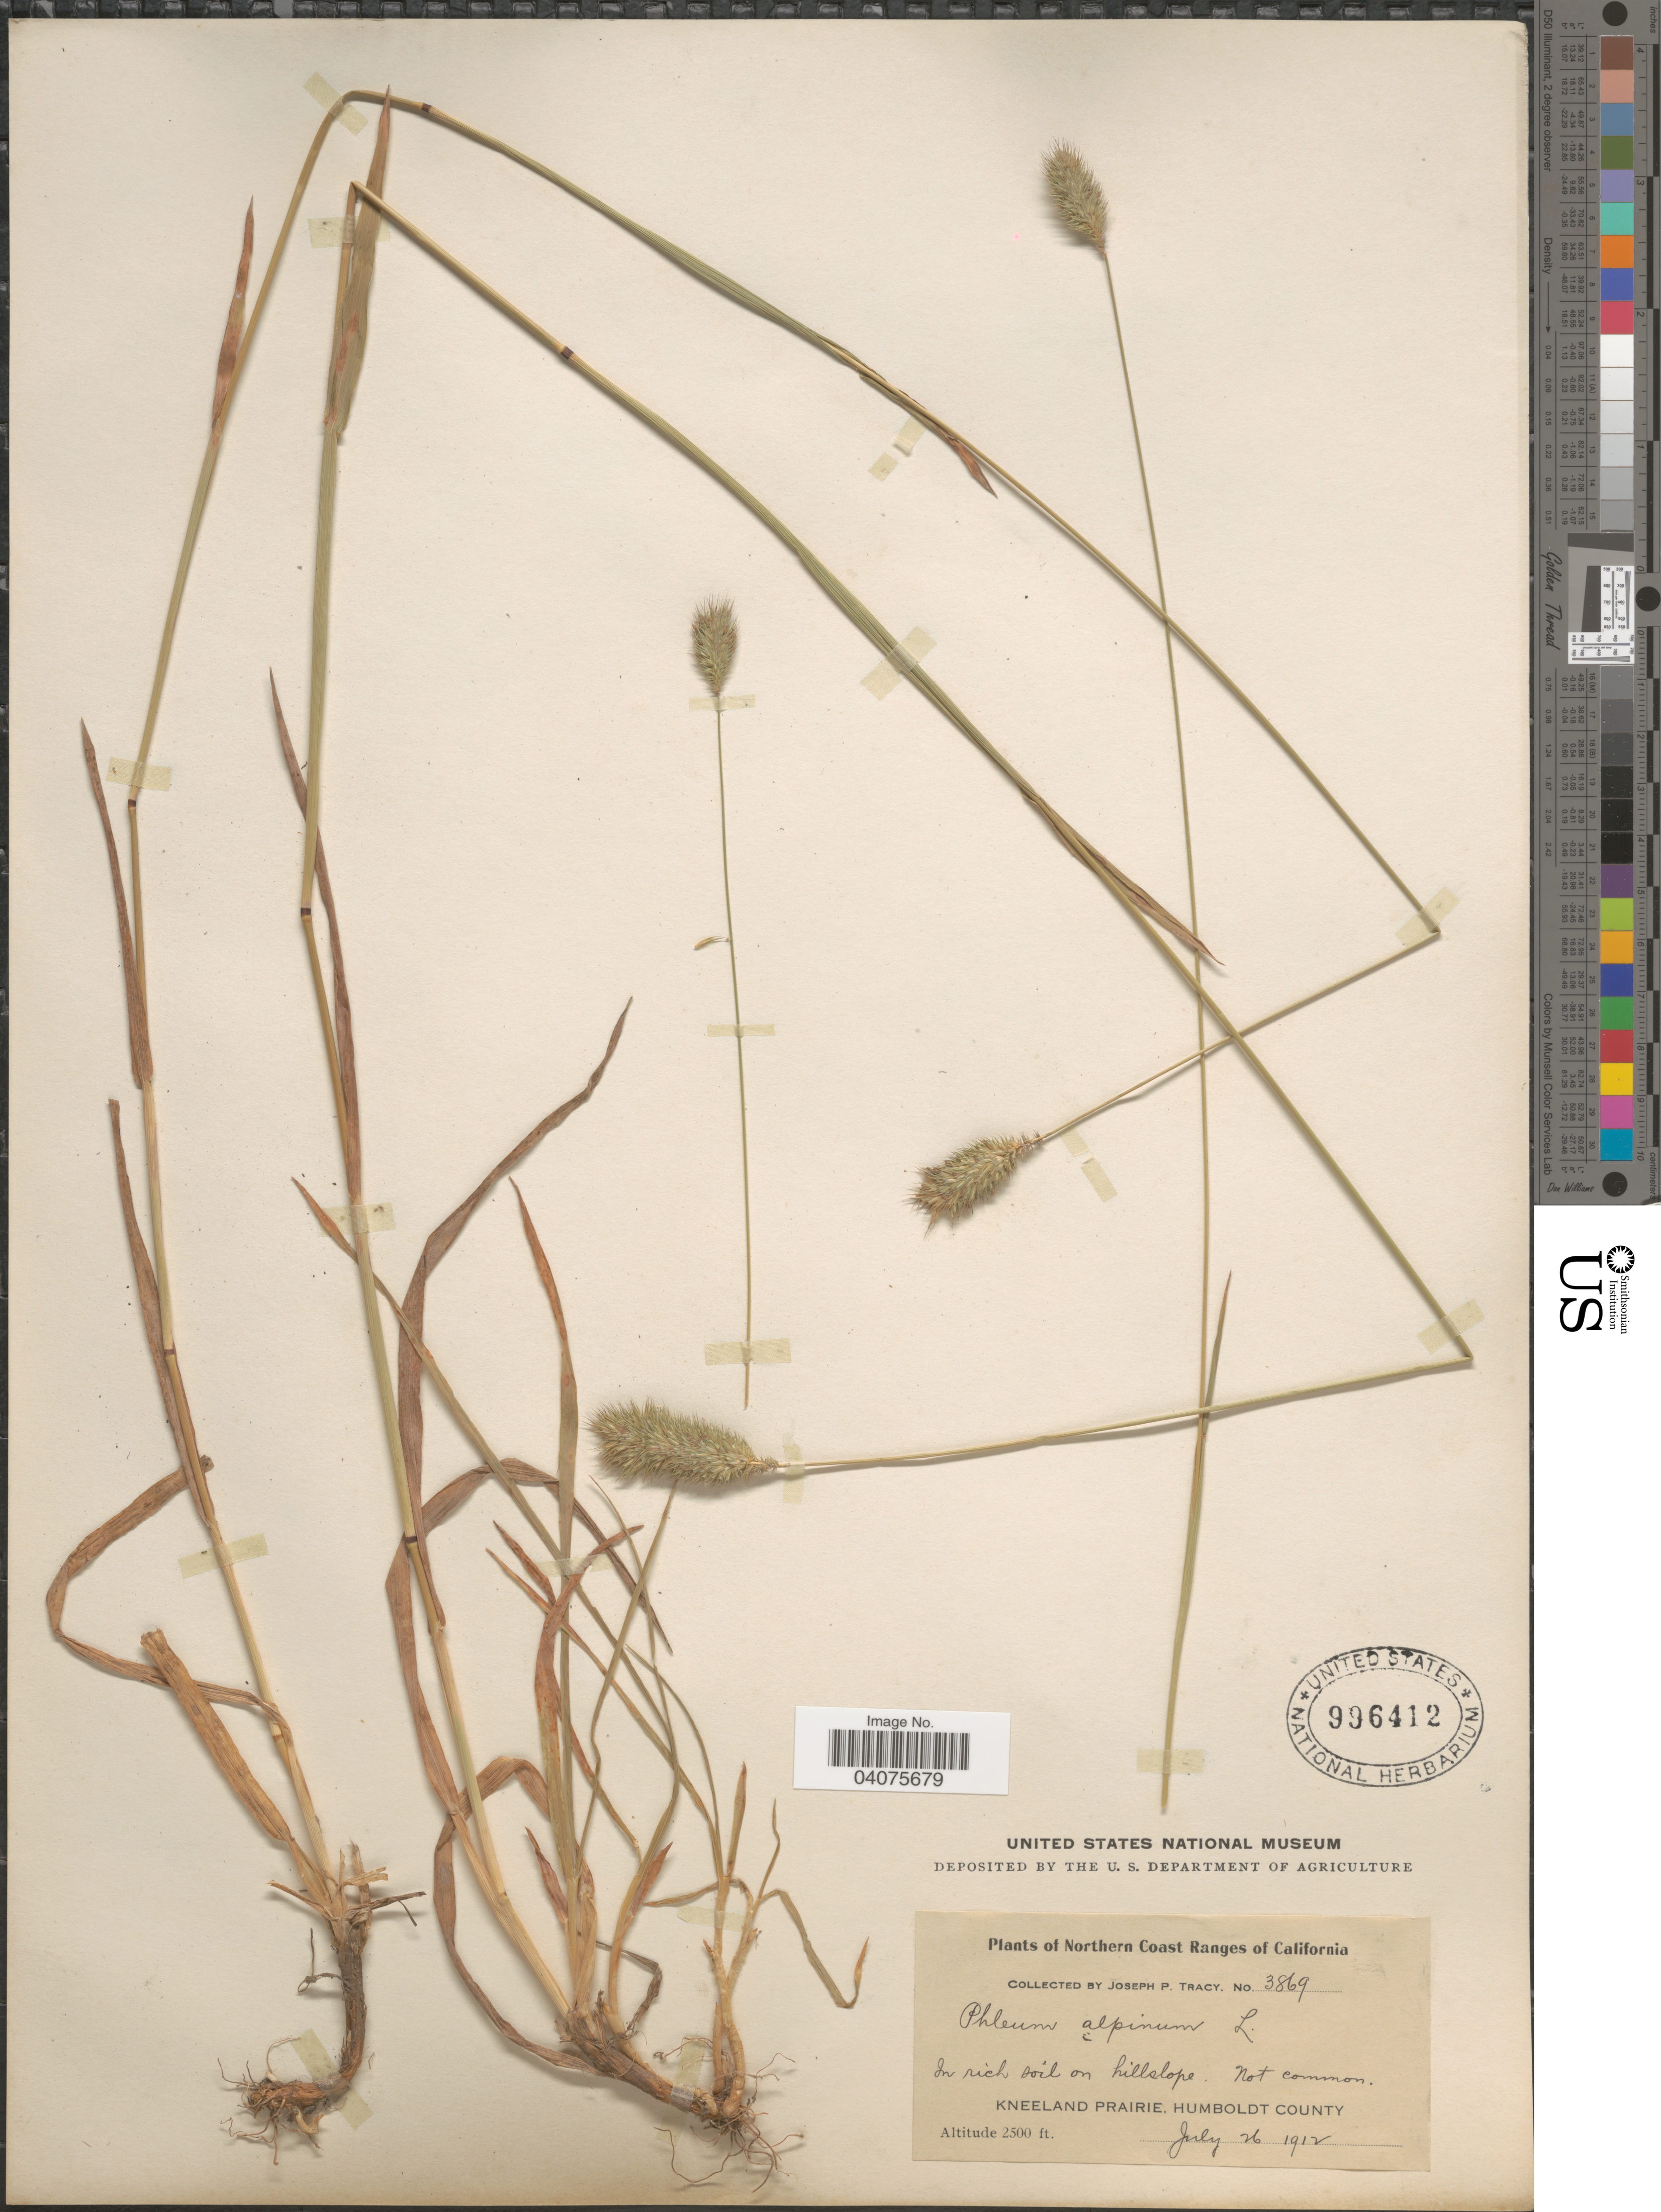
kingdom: Plantae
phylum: Tracheophyta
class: Liliopsida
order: Poales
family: Poaceae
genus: Phleum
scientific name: Phleum alpinum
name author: L.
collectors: J. Tracy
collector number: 3869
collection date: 1912-07-26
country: United States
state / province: California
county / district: Humboldt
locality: Northern Coast Ranges of California. Kneeland Prairie, Humboldt County.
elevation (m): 762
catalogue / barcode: US 996412